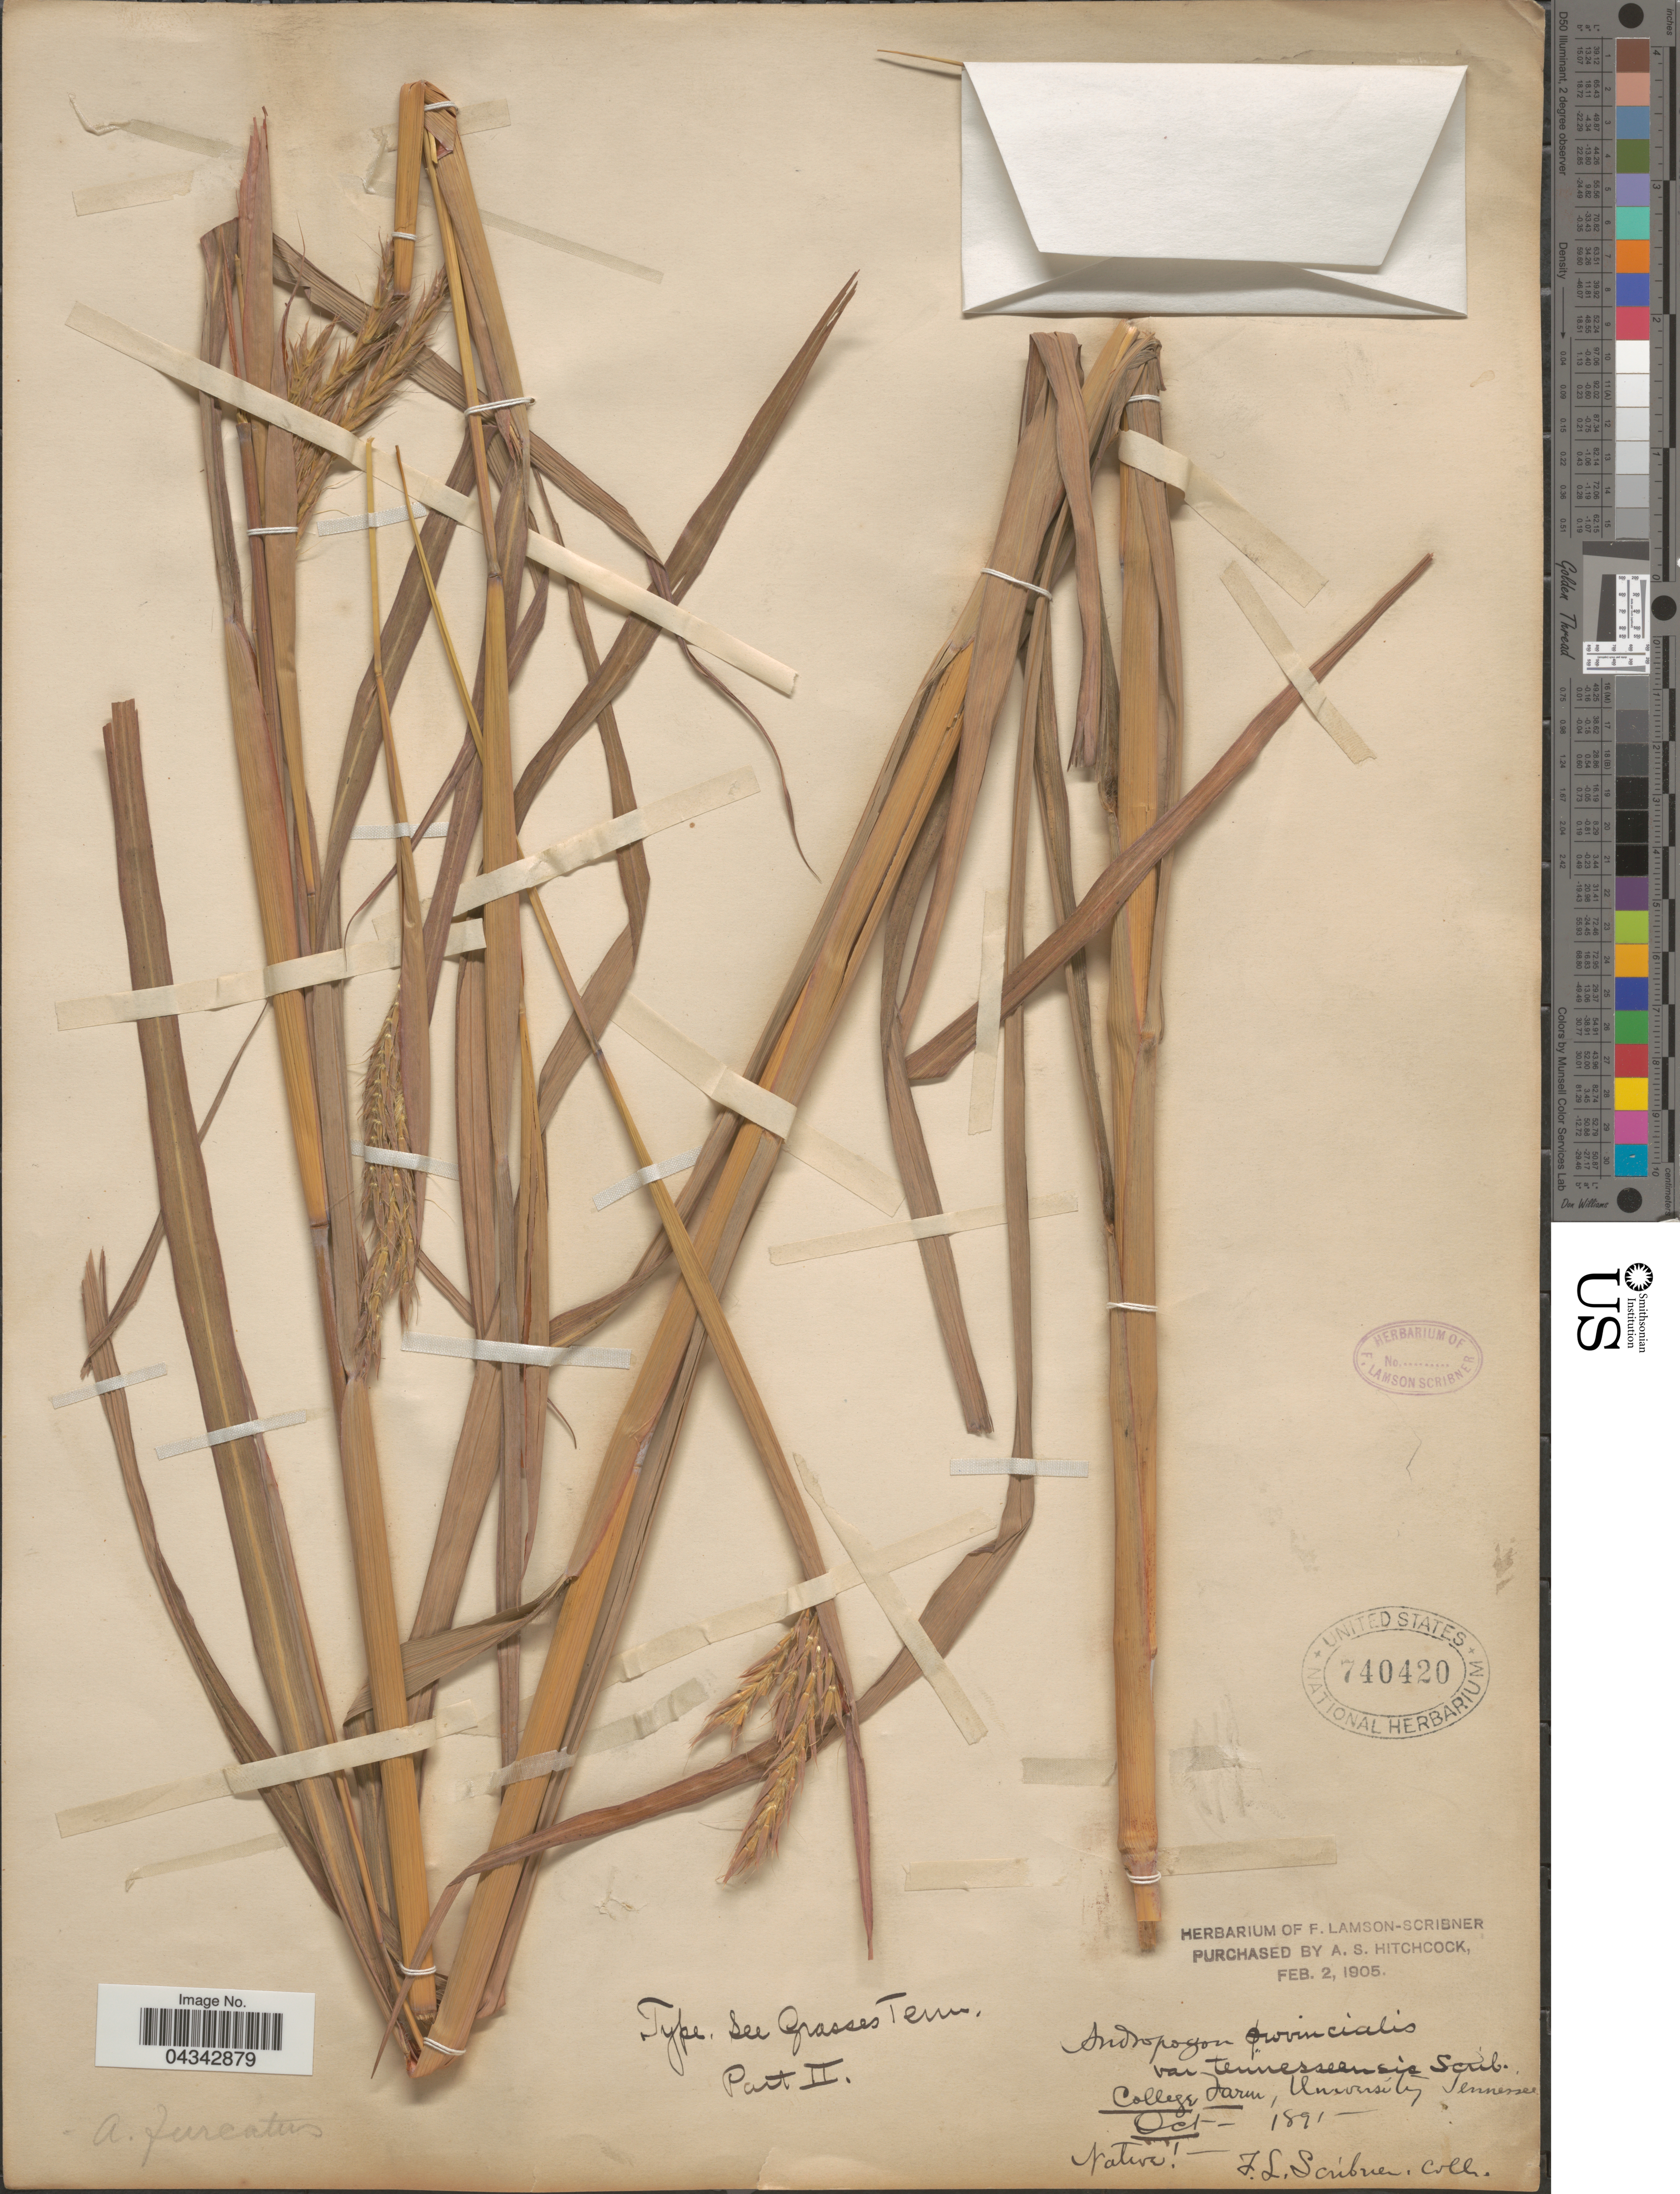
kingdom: Plantae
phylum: Tracheophyta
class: Liliopsida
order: Poales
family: Poaceae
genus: Andropogon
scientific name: Andropogon gerardii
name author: Vitman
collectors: F. L. Scribner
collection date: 1891-10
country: United States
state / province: Tennessee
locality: College Farm, University Tennessee.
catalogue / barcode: US 740420